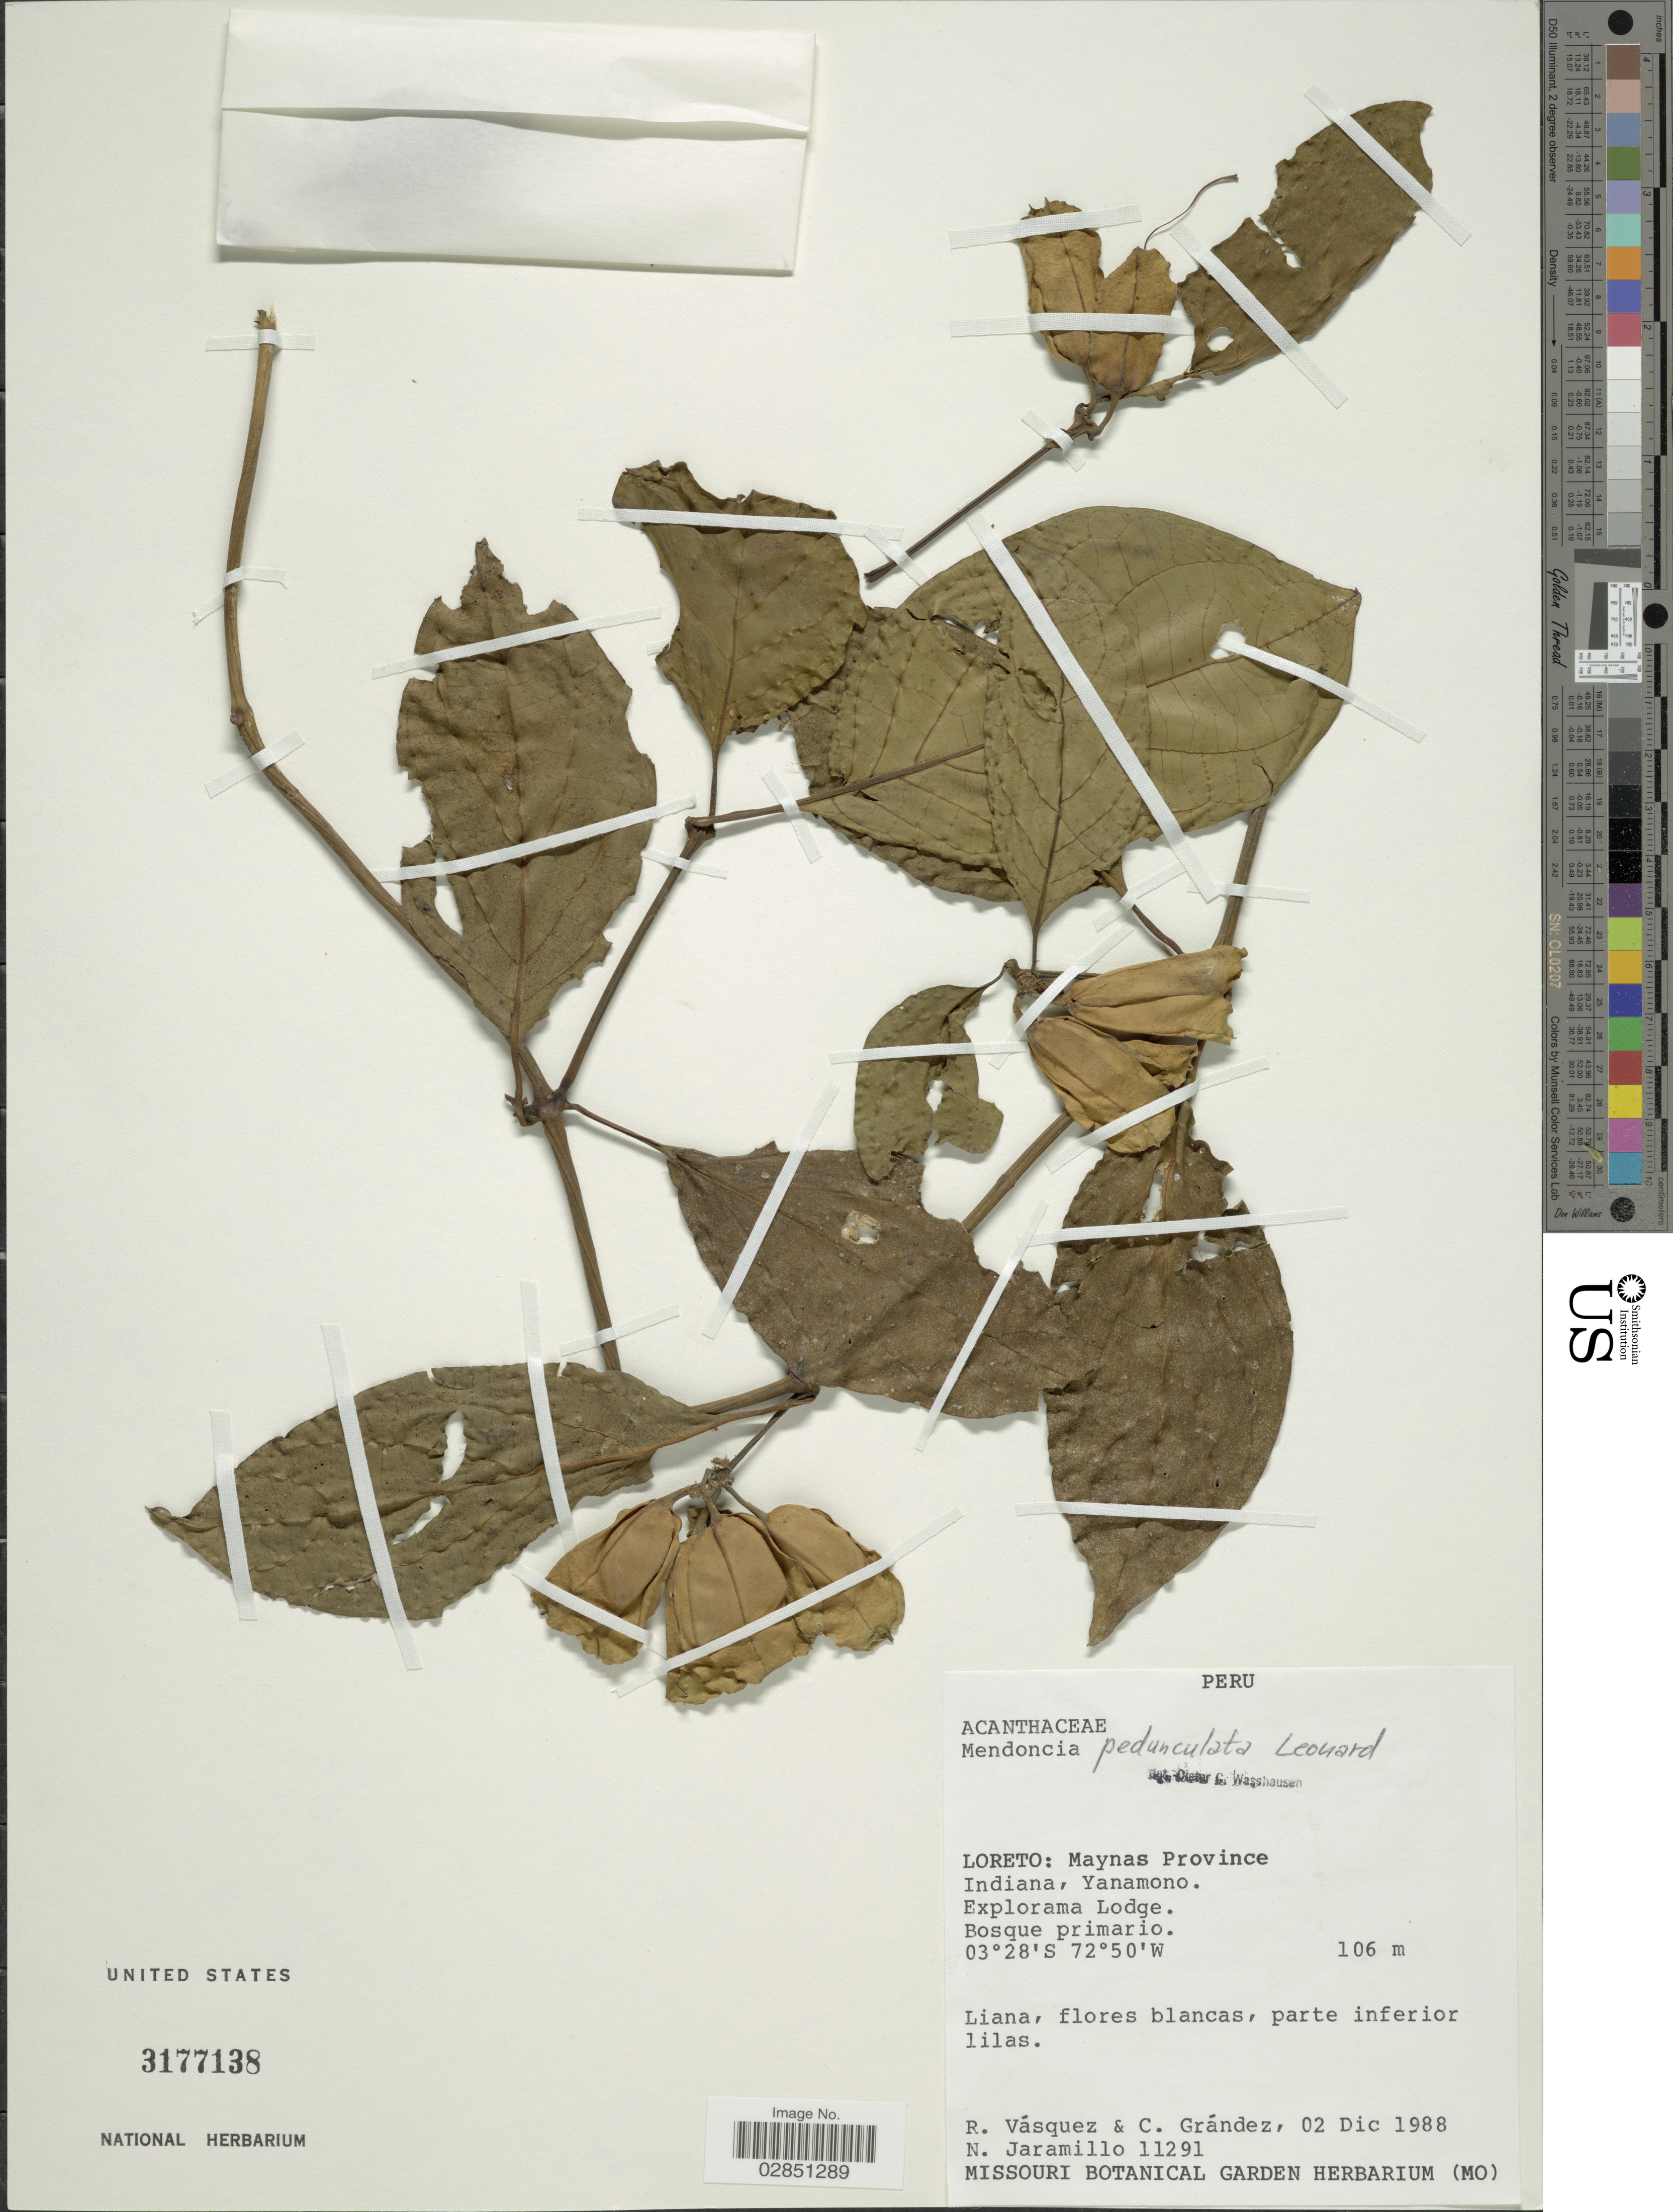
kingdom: Plantae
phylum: Tracheophyta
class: Magnoliopsida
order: Lamiales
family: Acanthaceae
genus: Mendoncia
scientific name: Mendoncia pedunculata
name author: Leonard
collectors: R. Vásquez, C. Grández & N. Jaramillo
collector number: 11291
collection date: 1988-12-02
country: Peru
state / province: Loreto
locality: Maynas Province. Indiana, Yanamono. Explorama Lodge.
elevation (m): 106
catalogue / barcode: US 3177138